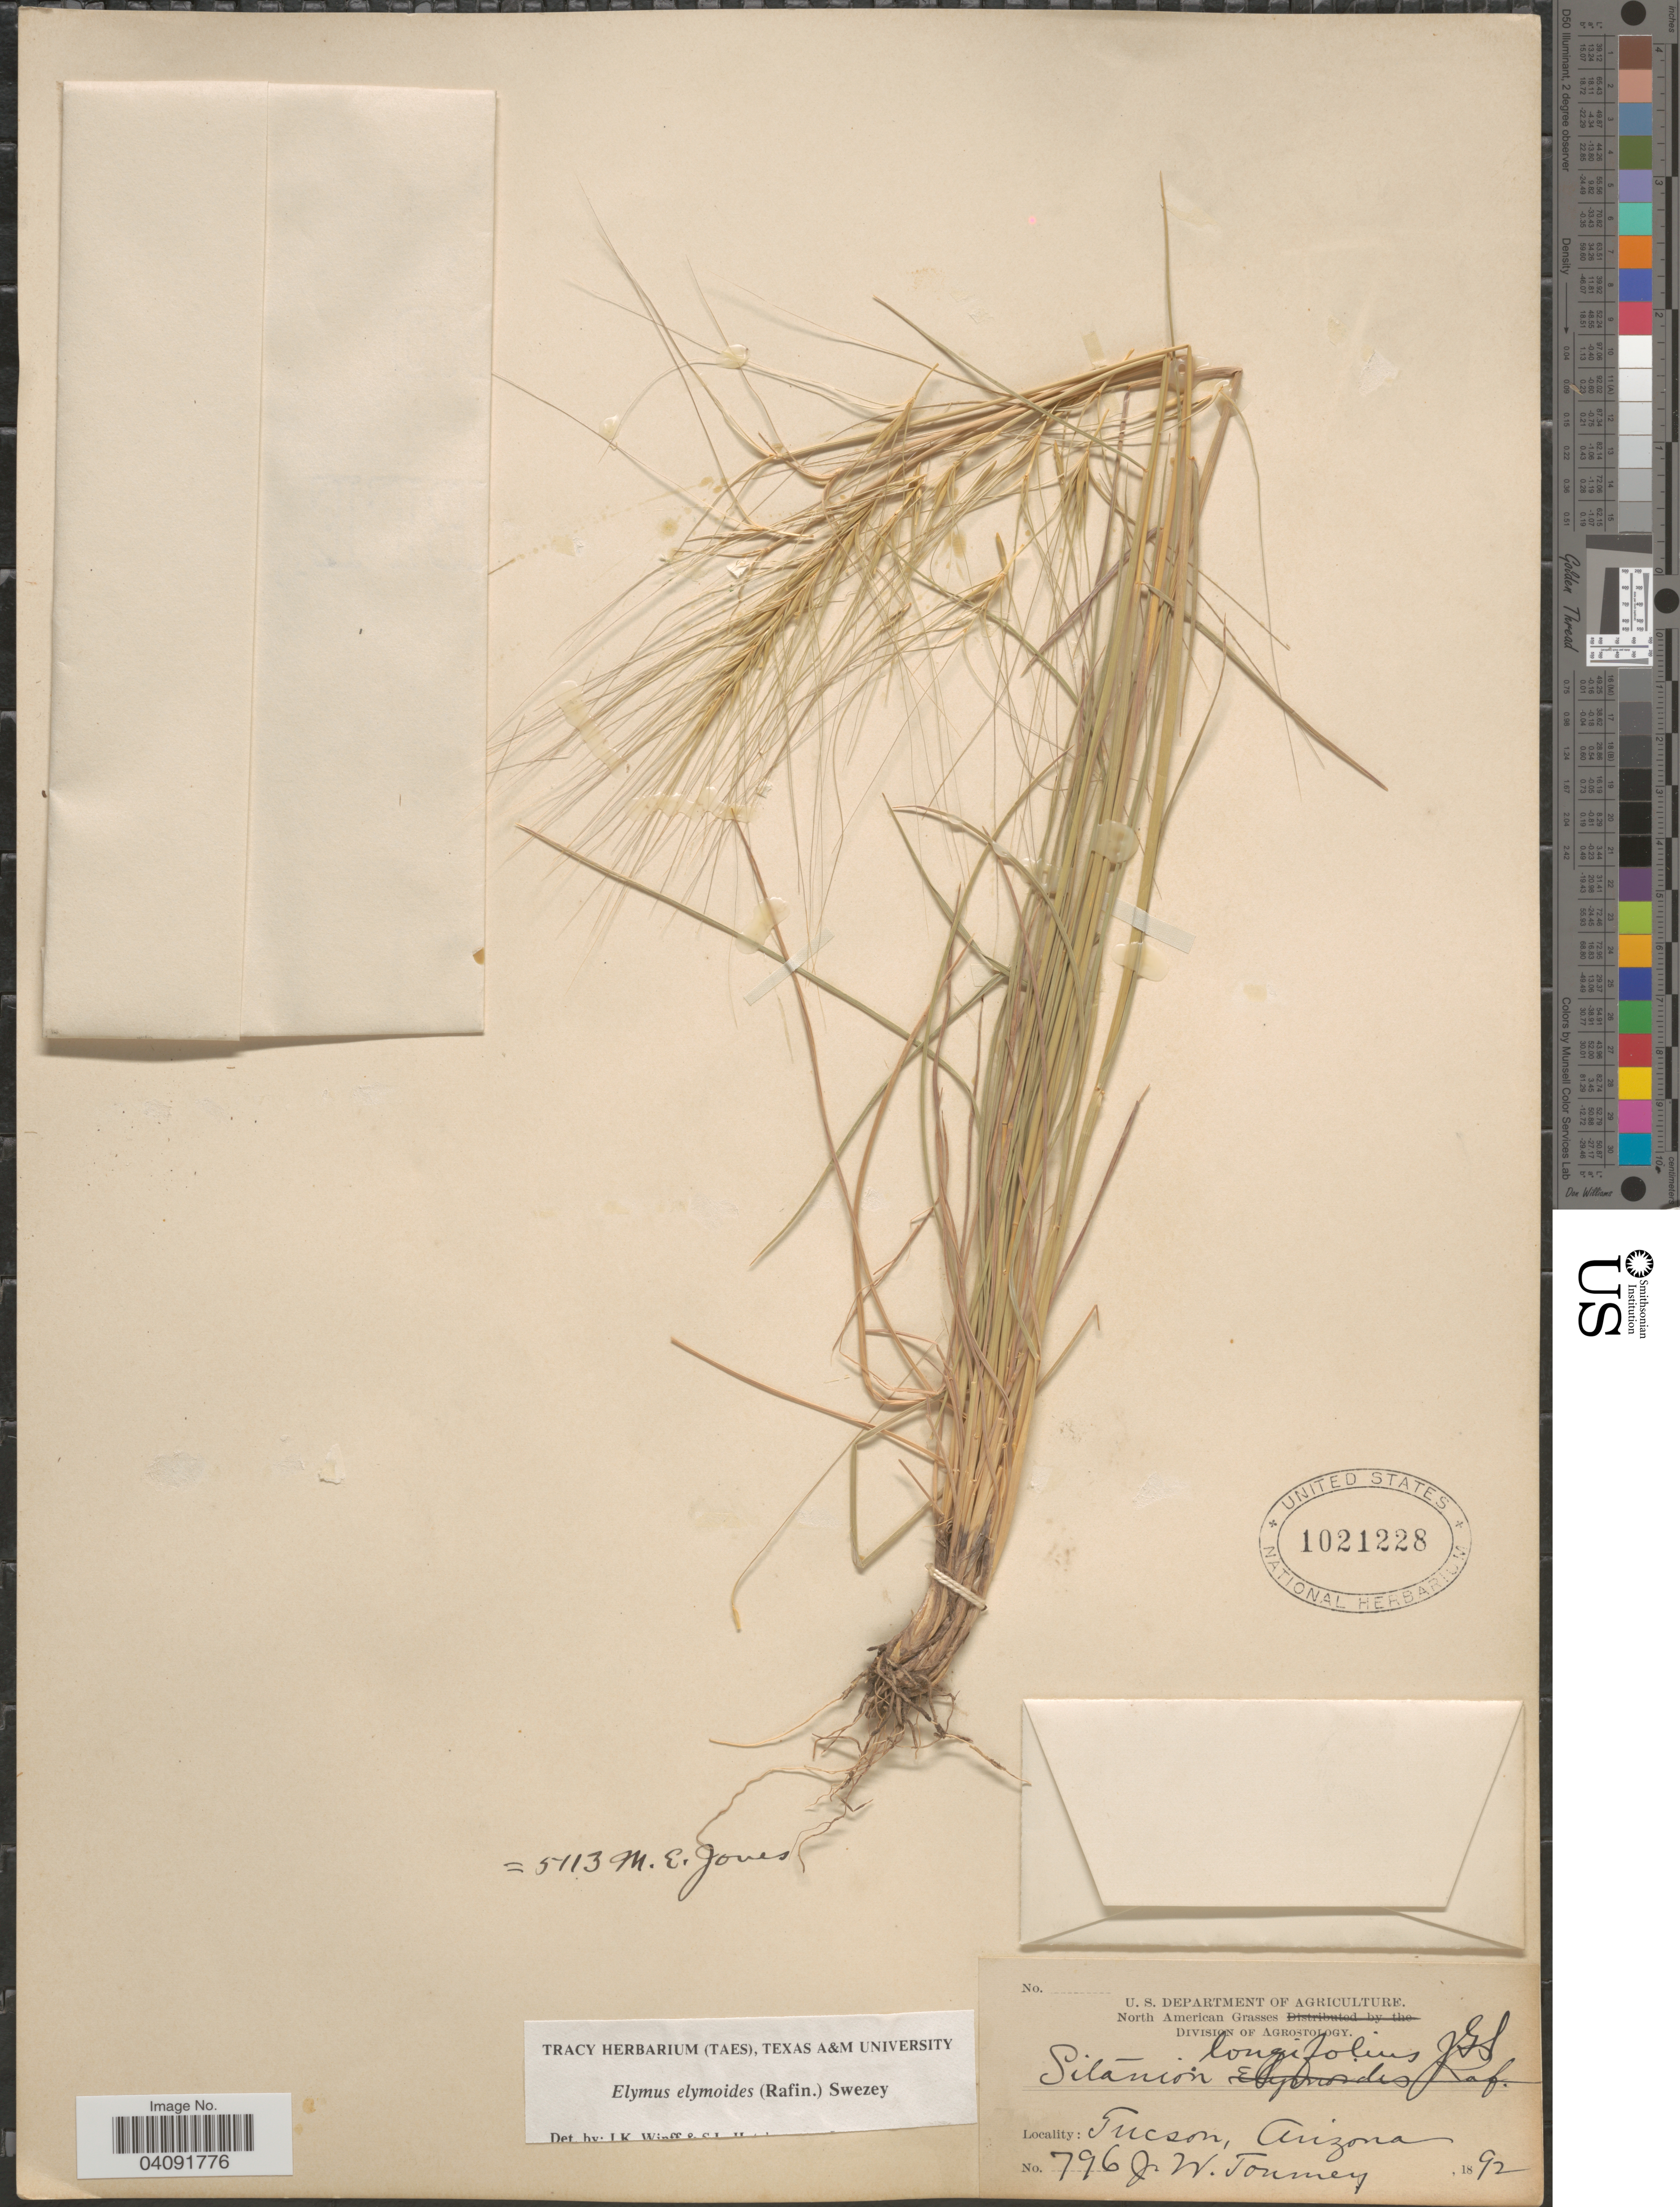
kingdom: Plantae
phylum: Tracheophyta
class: Liliopsida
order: Poales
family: Poaceae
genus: Elymus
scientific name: Elymus elymoides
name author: (Raf.) Swezey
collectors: J. W. Toumey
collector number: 796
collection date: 1892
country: United States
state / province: Arizona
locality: Tucson.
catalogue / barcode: US 1021228